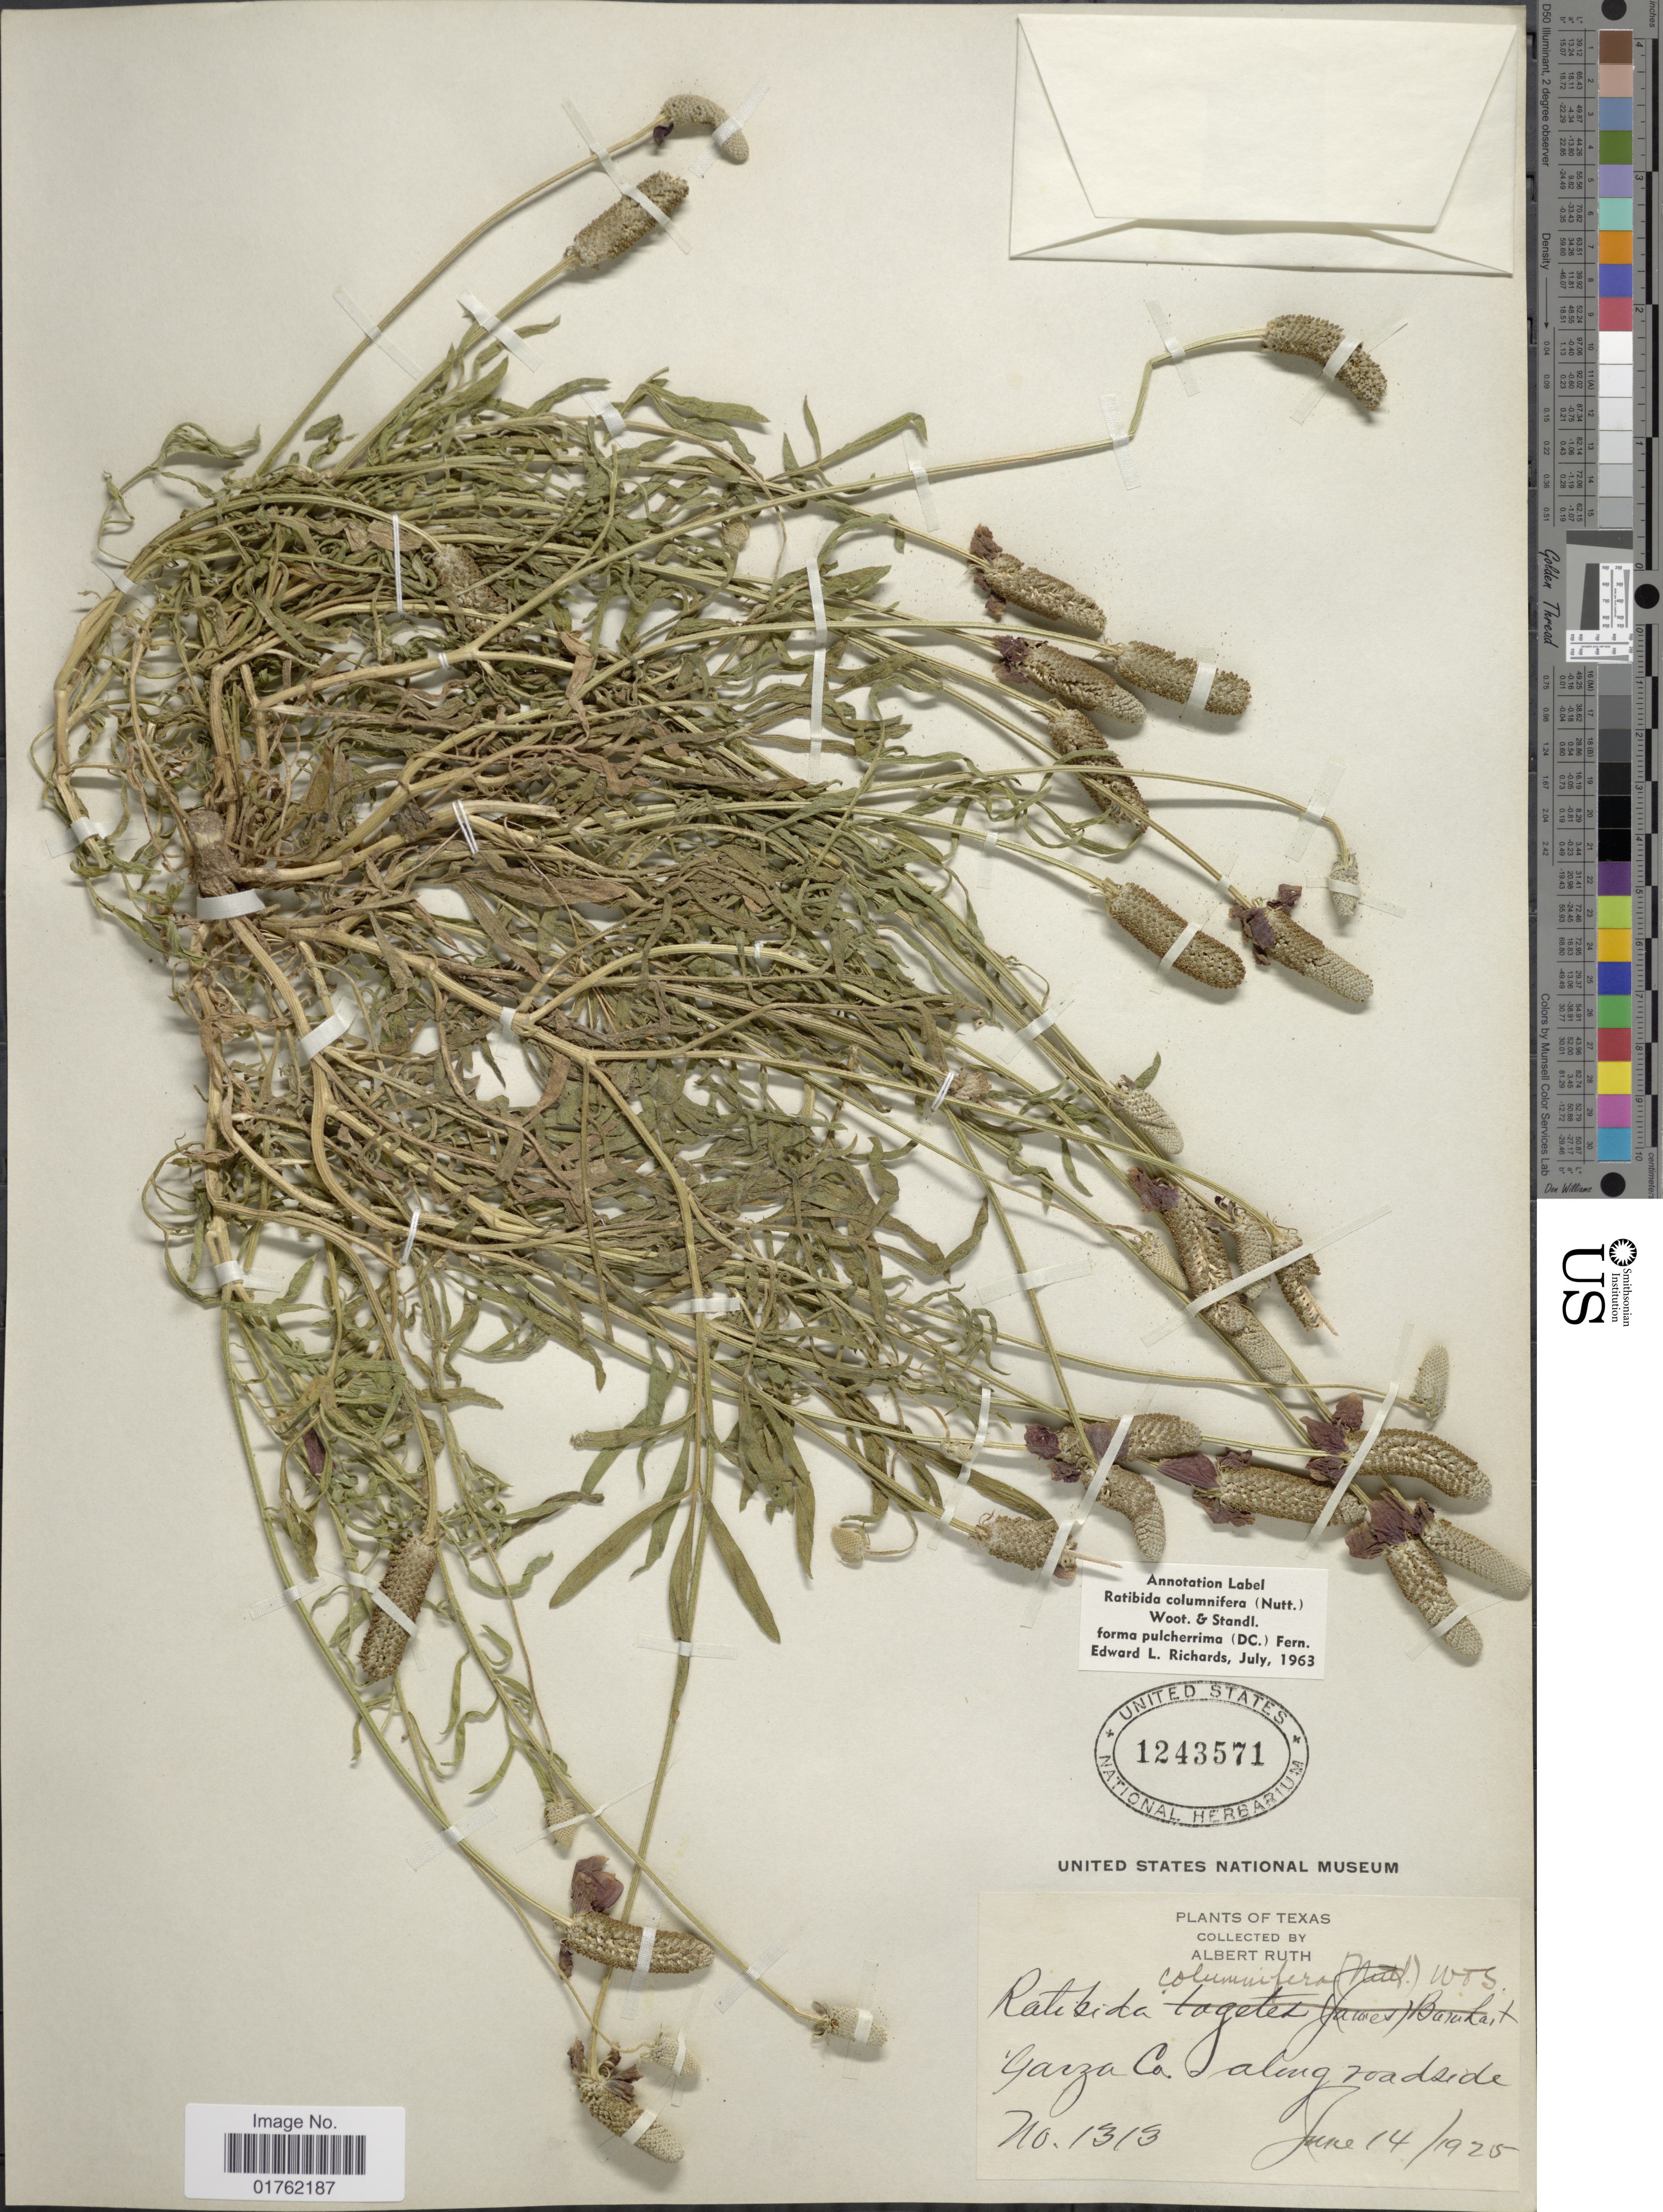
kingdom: Plantae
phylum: Tracheophyta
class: Magnoliopsida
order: Asterales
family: Asteraceae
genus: Ratibida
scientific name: Ratibida columnaris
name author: (Pursh) D. Don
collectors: A. Ruth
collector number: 1313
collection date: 1925-06-14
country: United States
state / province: Texas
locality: Garza Co., Talurg roadside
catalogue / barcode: US 1243571